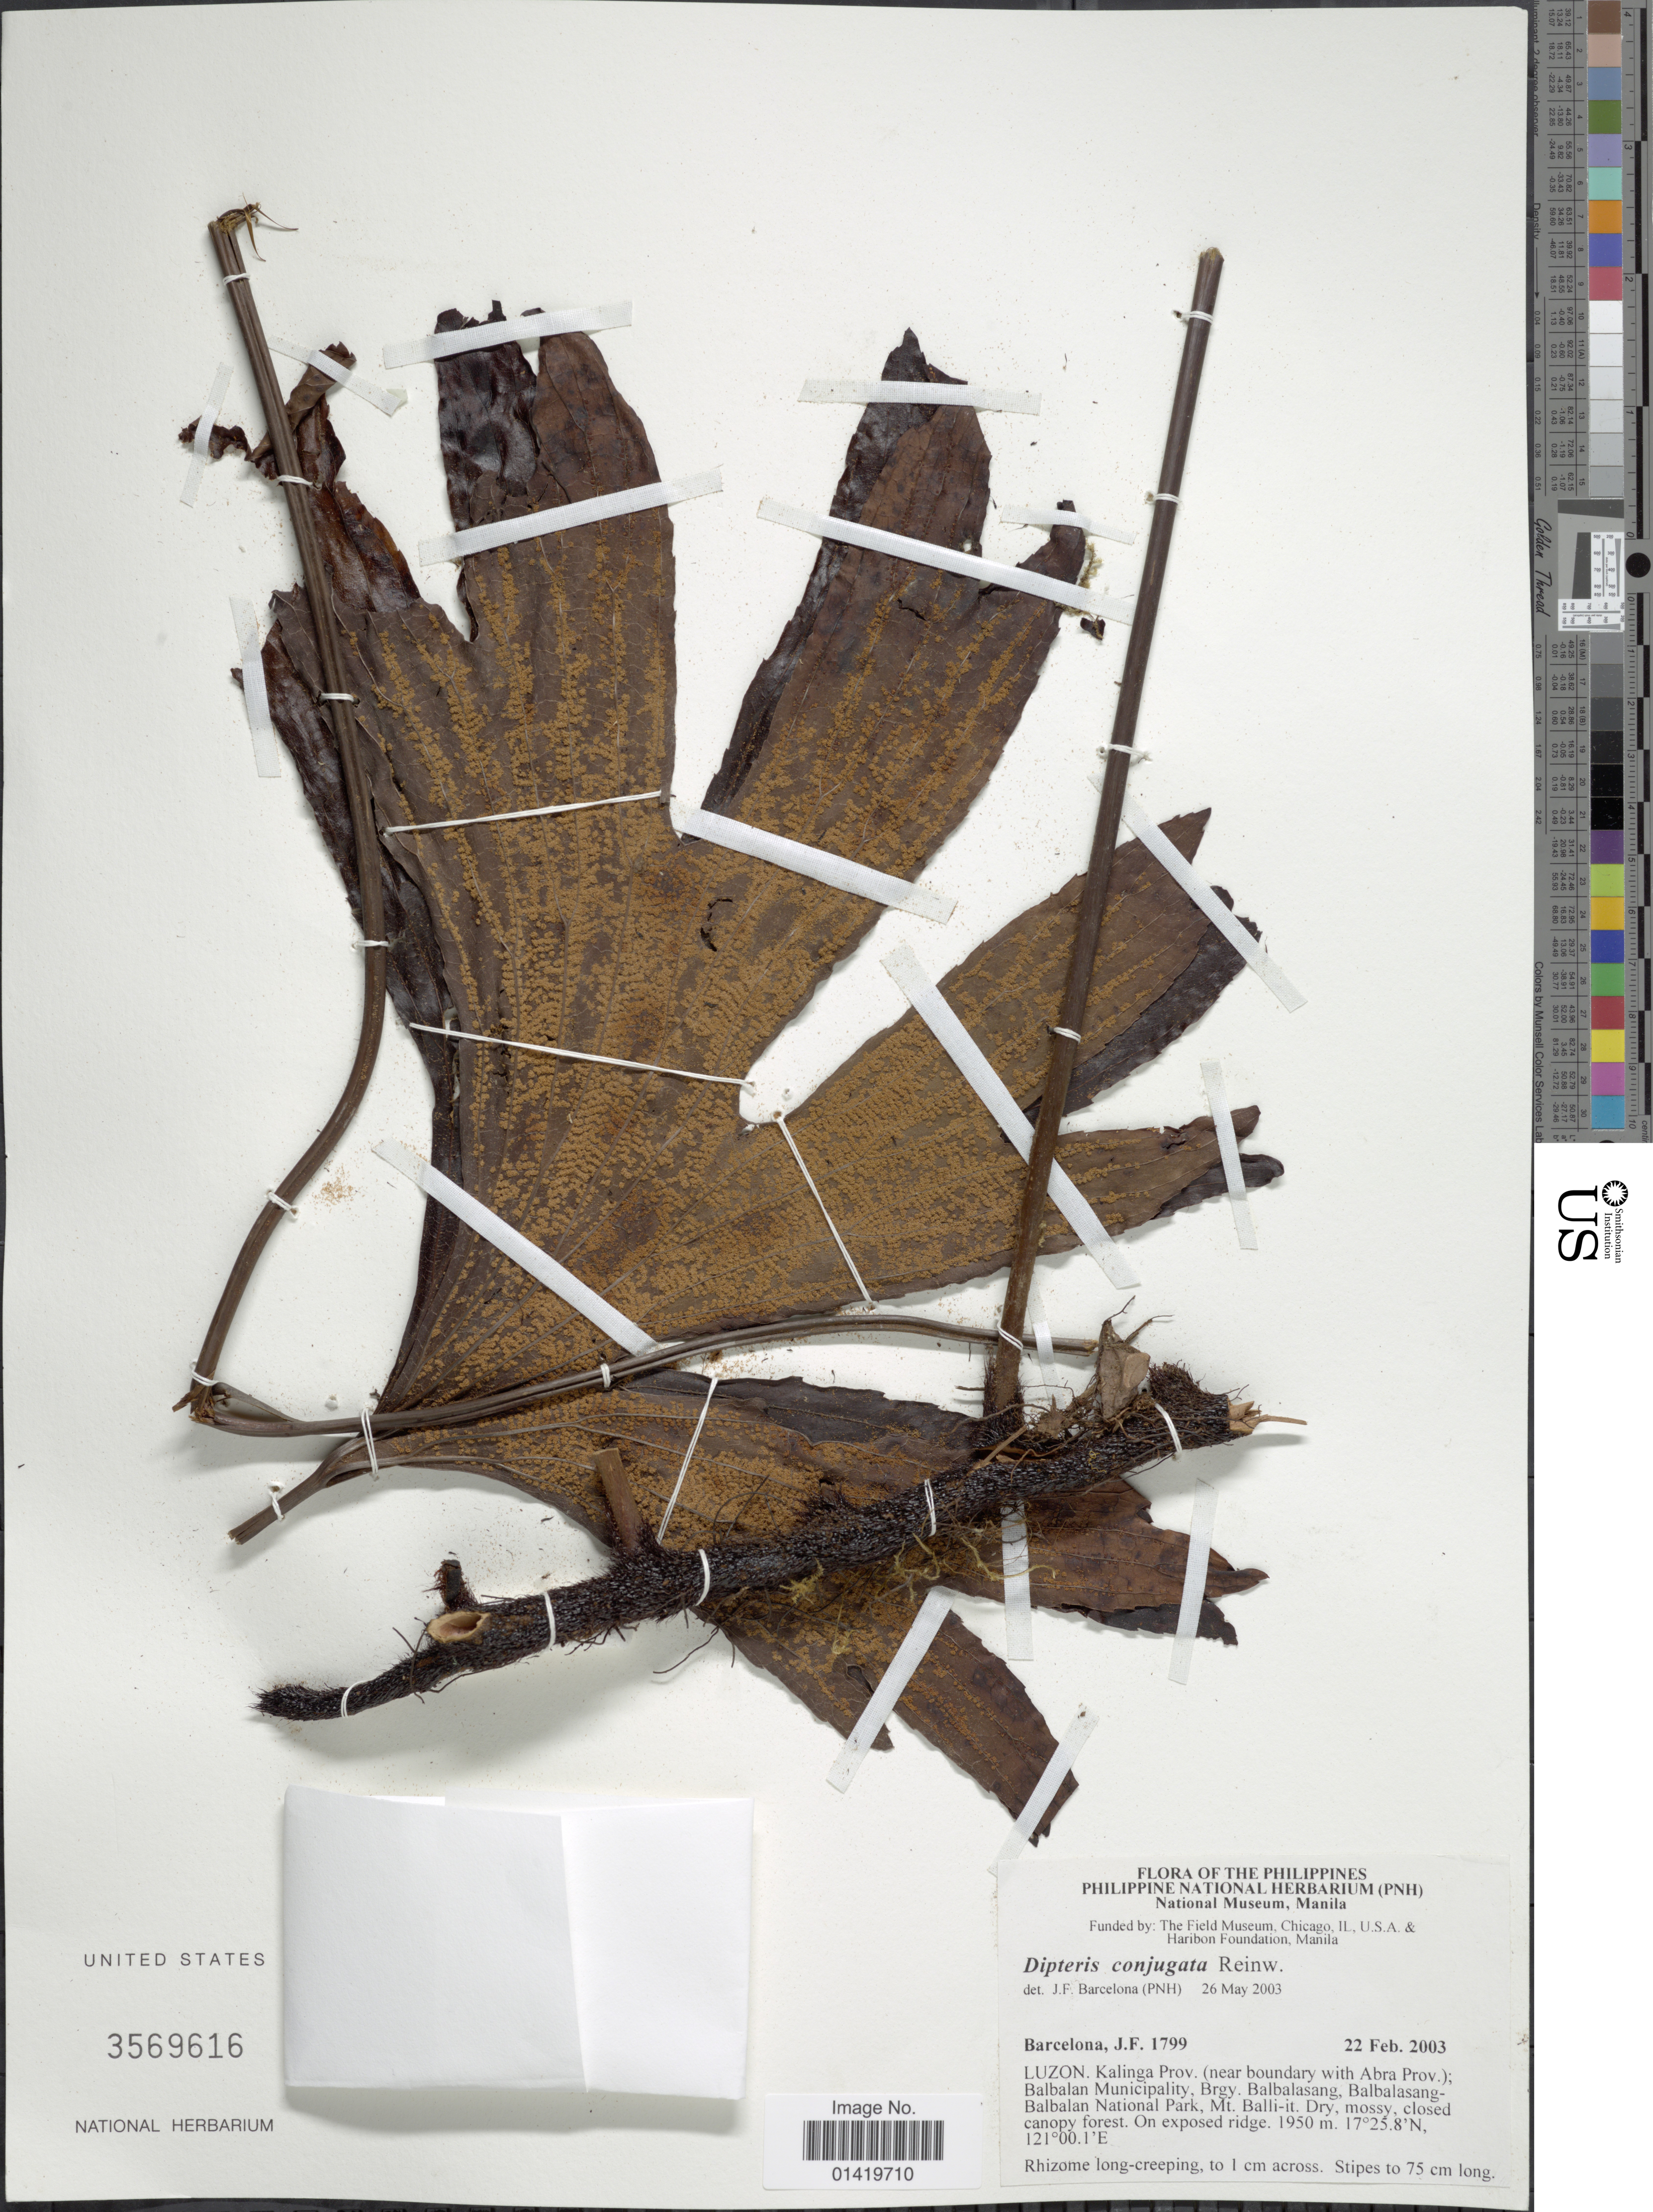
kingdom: Plantae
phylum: Tracheophyta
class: Polypodiopsida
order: Gleicheniales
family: Dipteridaceae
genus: Dipteris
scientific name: Dipteris conjugata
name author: Reinw.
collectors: J. F. Barcelona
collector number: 1799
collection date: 2003-02-22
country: Philippines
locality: Luzon. Kalinga prov. (near boundary with Abra prov.) Balbalan Municipality Brgy. Balbalasang, Balbalasang-Balbalan national park Mt. Balli it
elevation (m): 1950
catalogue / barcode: US 3569616